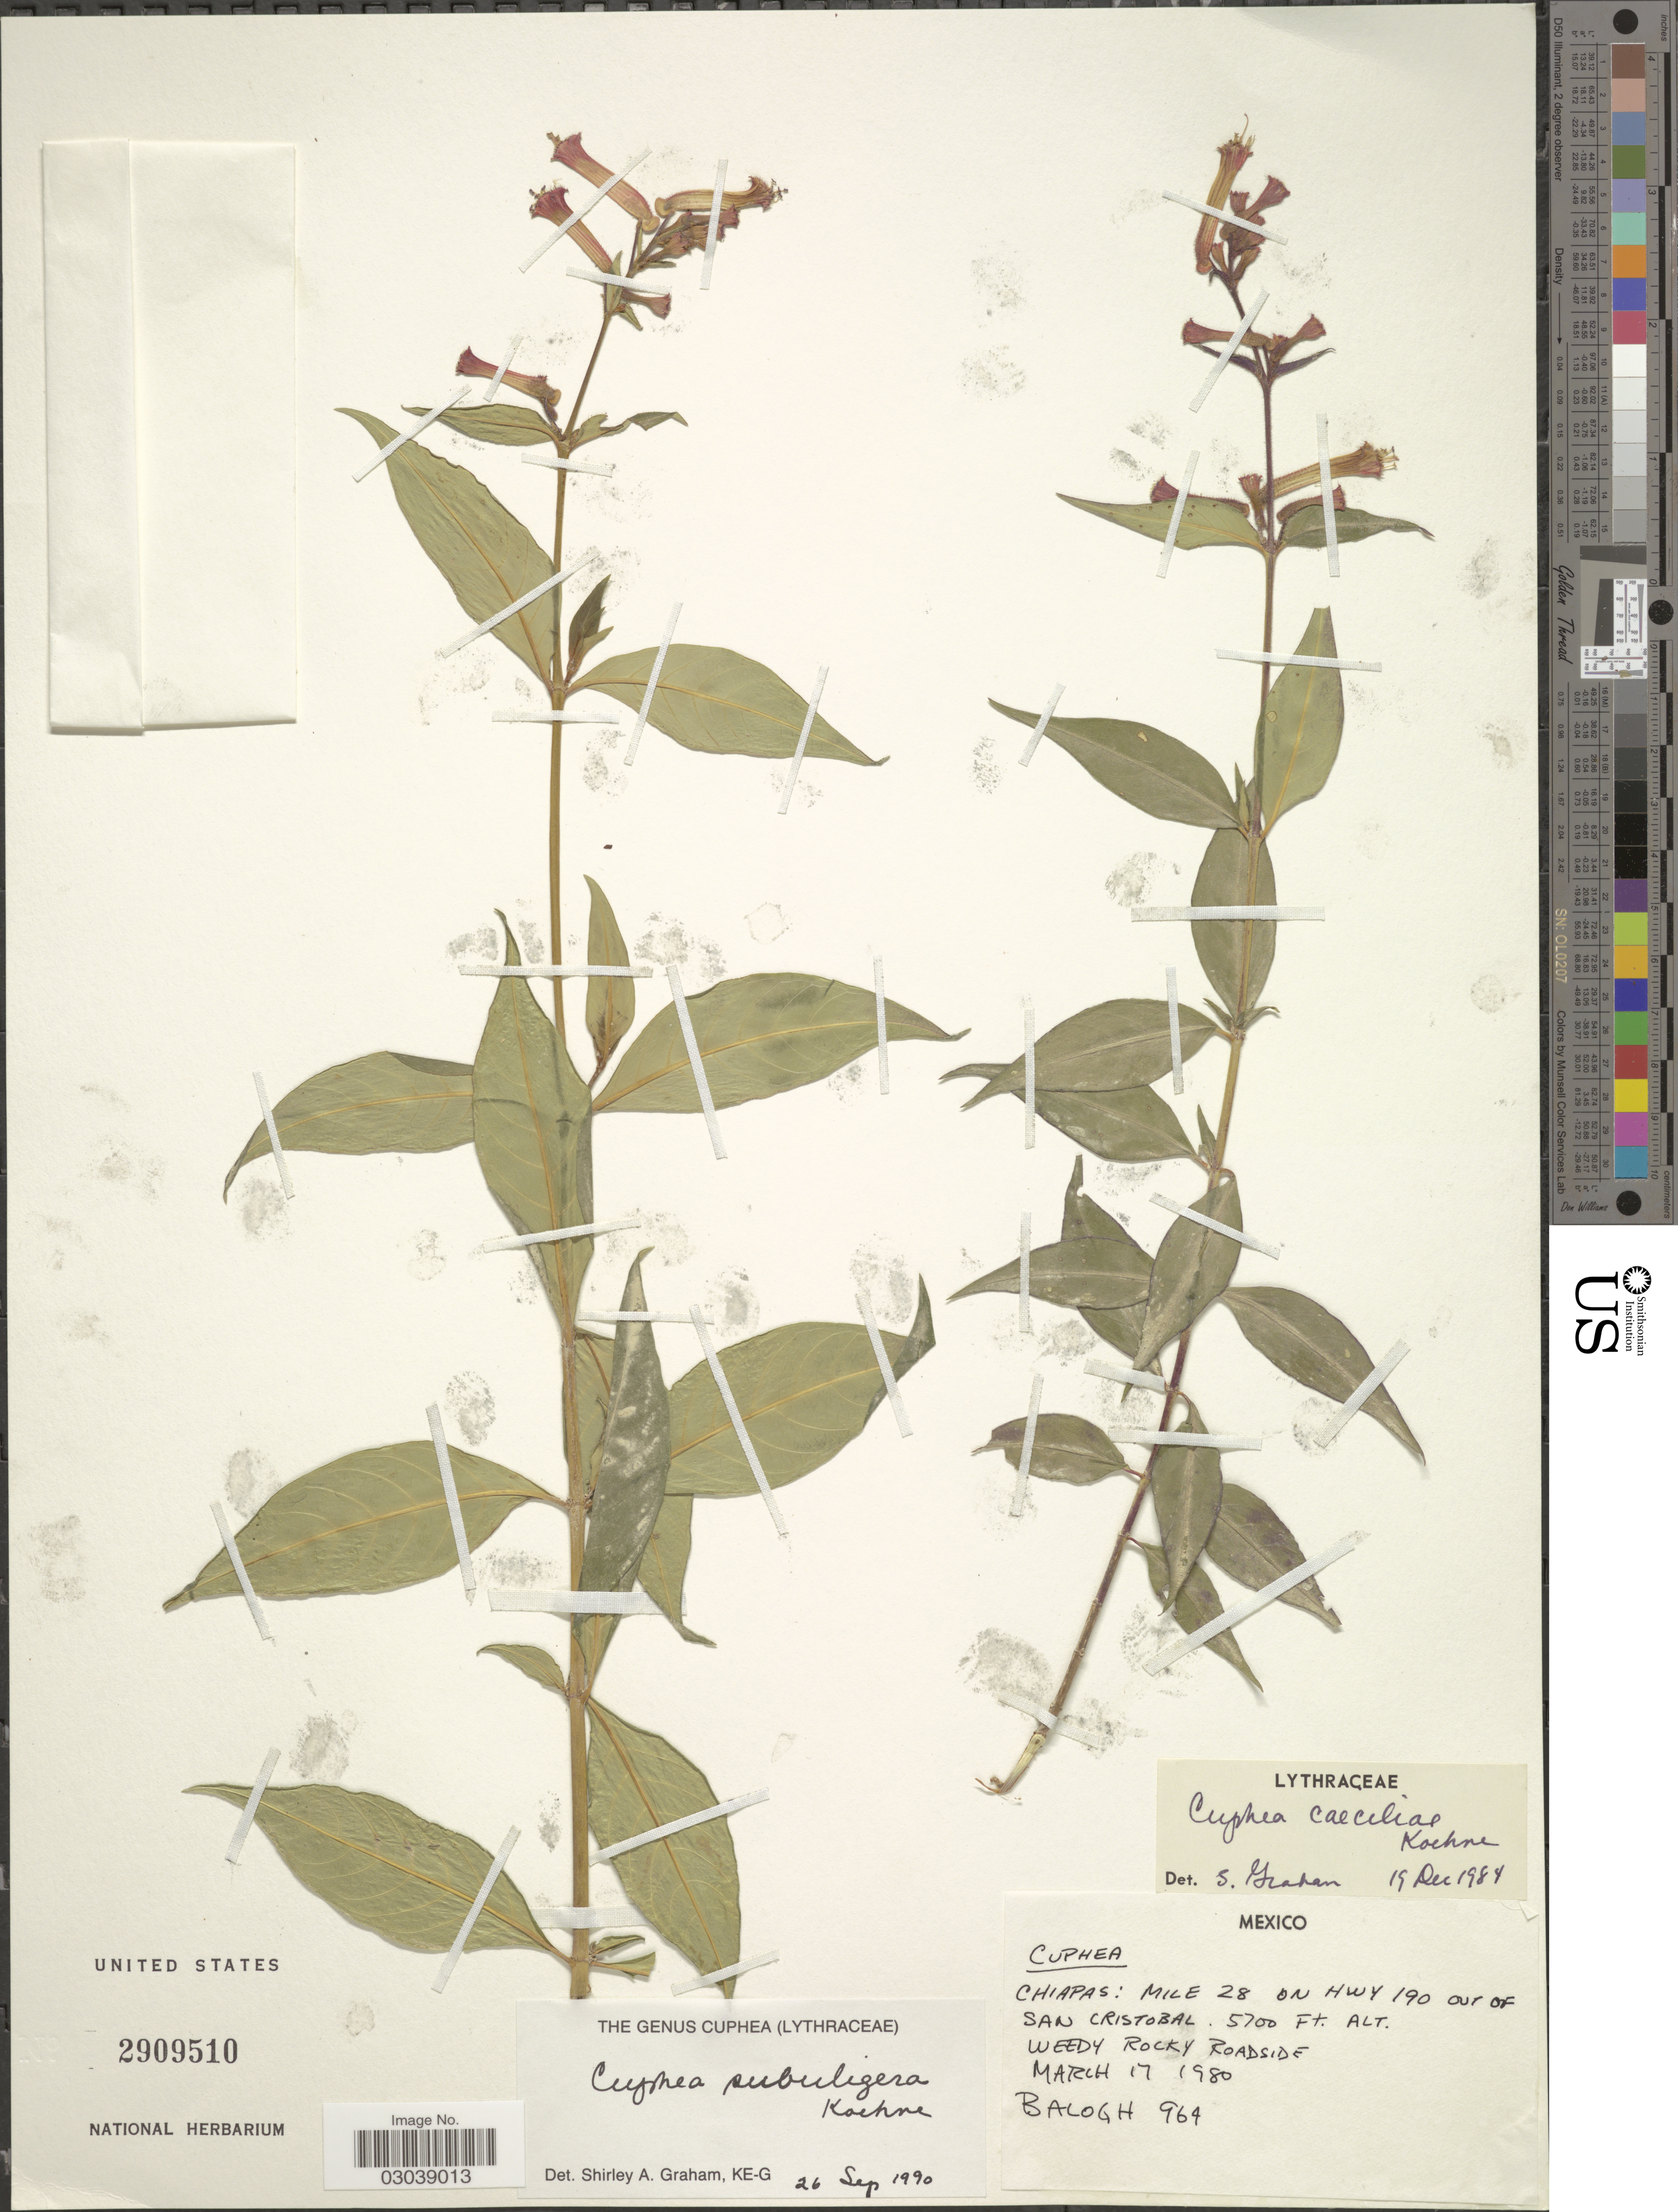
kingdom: Plantae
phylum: Tracheophyta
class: Magnoliopsida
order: Myrtales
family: Lythraceae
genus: Cuphea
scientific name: Cuphea subuligera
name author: Koehne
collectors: -. Balogh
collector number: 964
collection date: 1980-03-17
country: Mexico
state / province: Chiapas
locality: Mile 28 on Hwy 190 out of San Cristobal.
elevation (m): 1737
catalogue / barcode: US 2909510